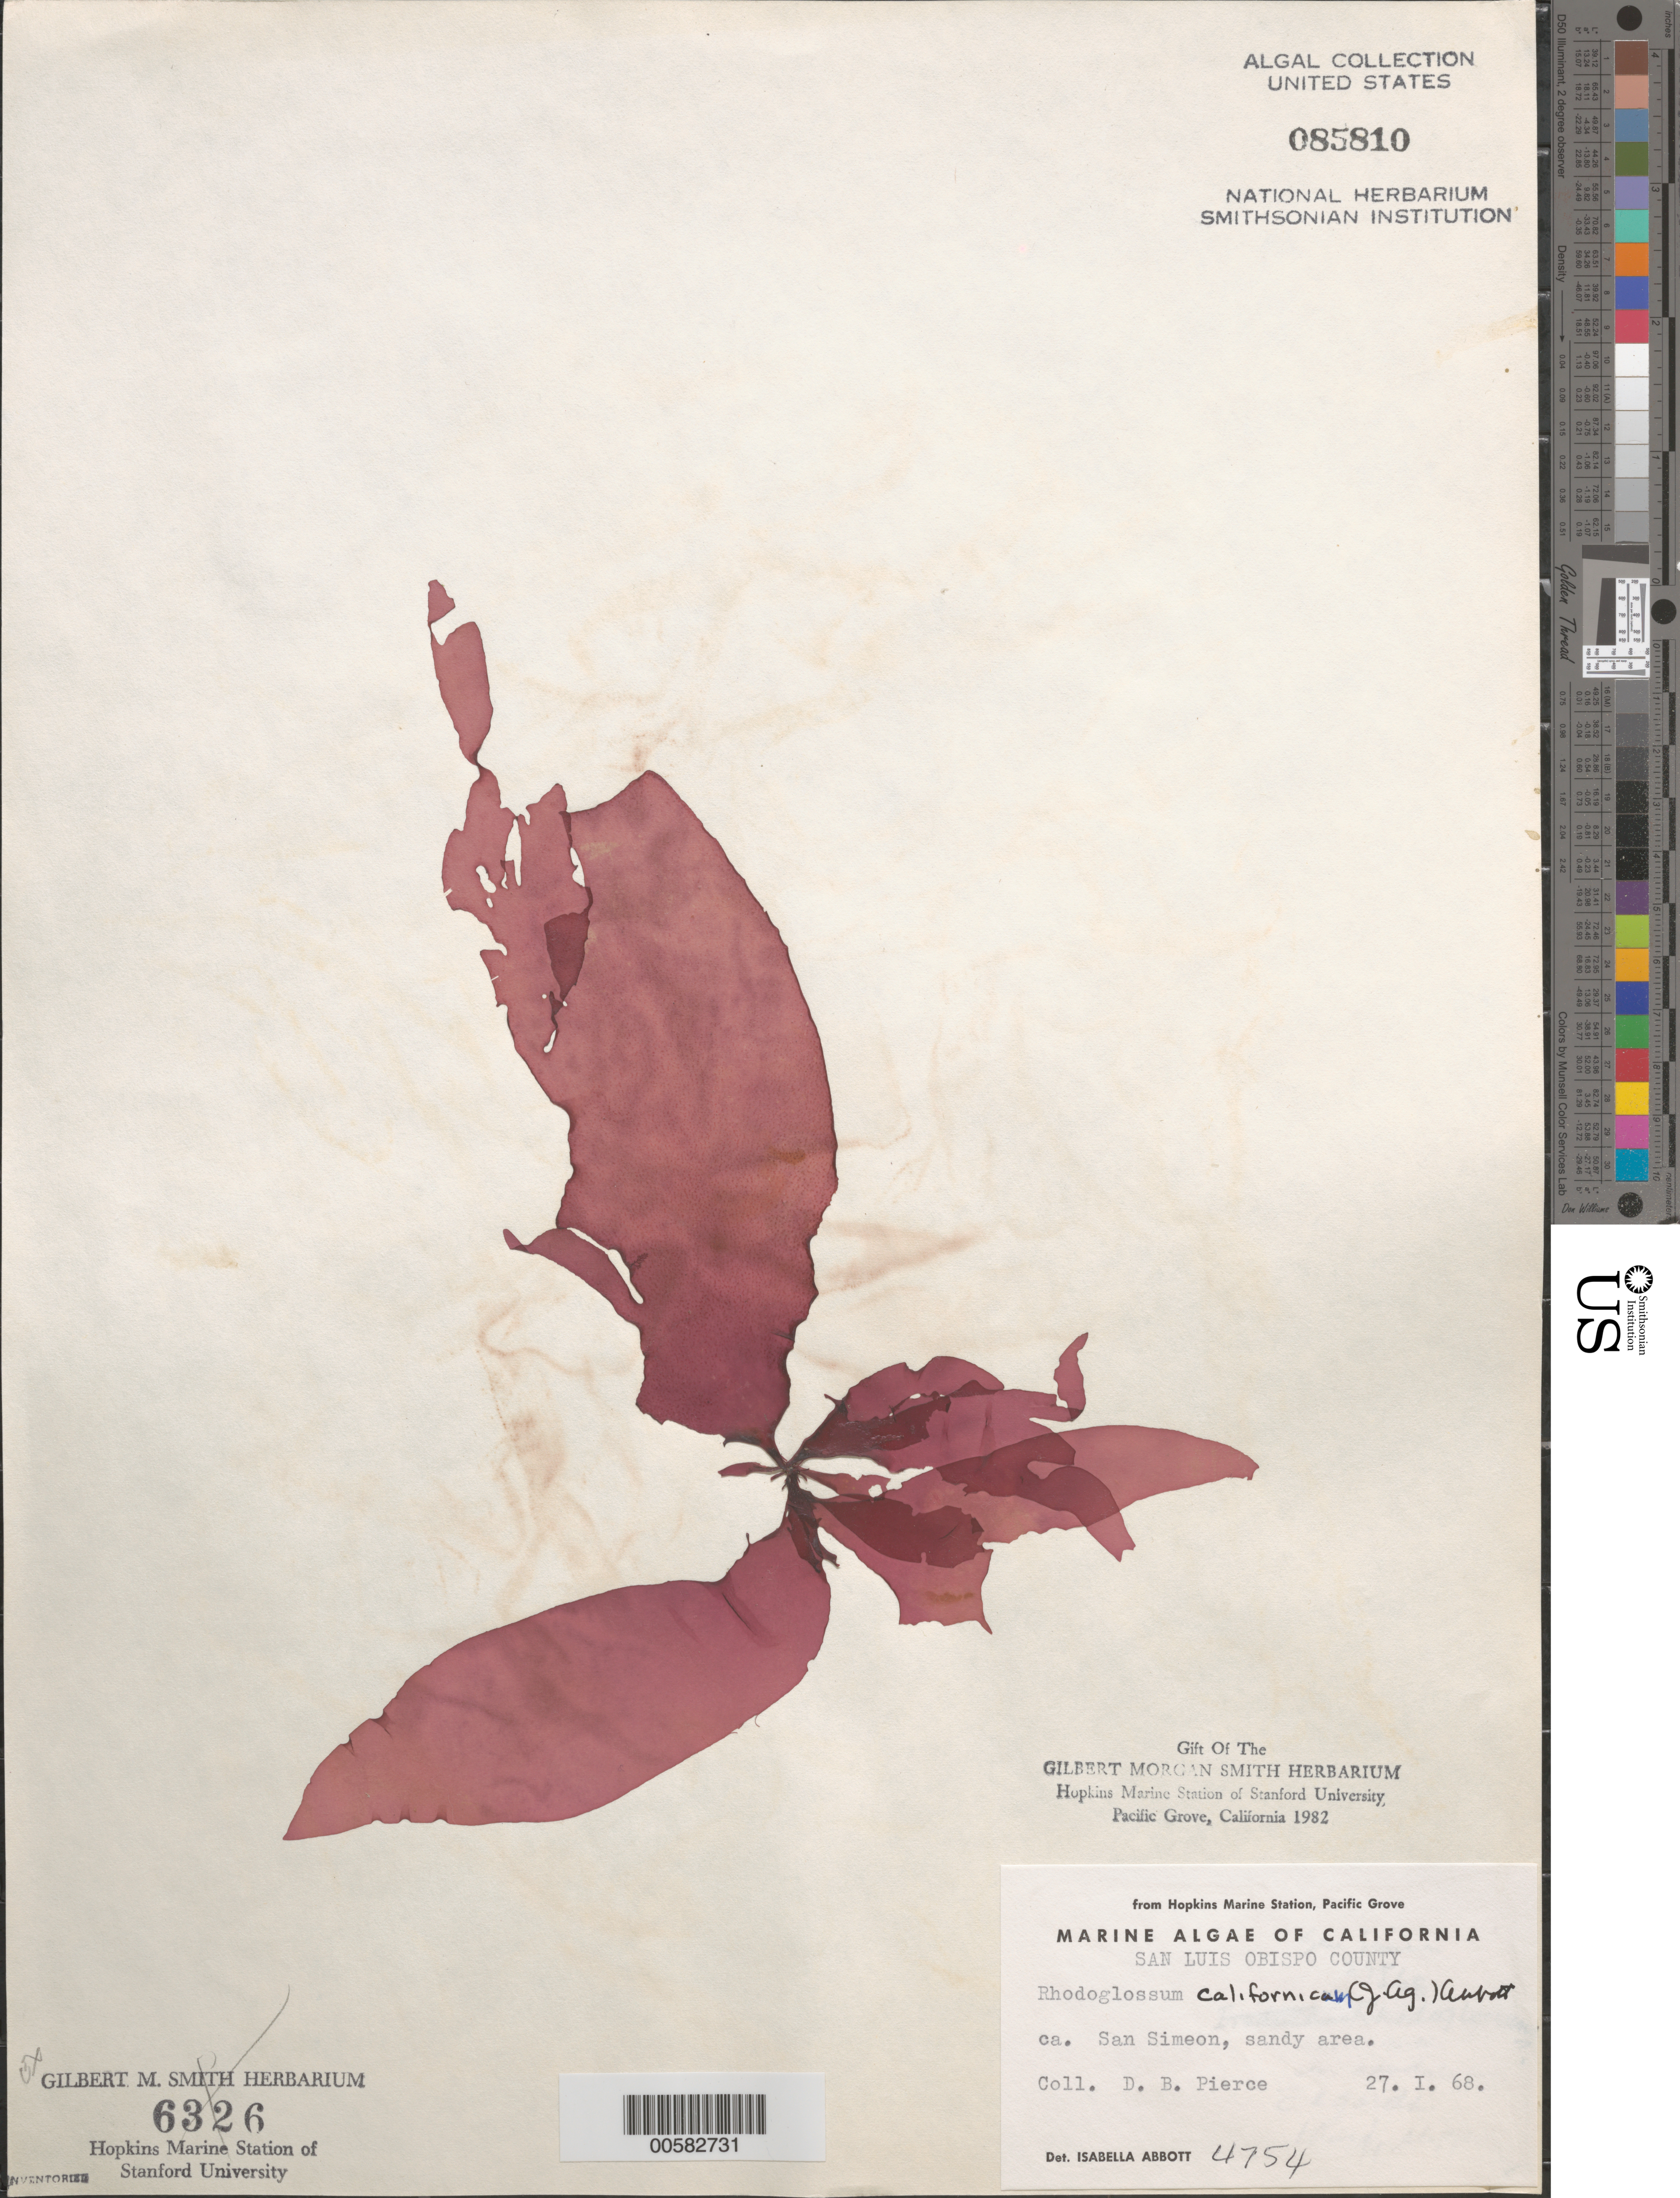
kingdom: Plantae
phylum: Rhodophyta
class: Florideophyceae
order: Gigartinales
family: Gigartinaceae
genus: Mazzaella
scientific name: Mazzaella californica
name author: (J. Agardh) G. De Toni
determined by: Algae name updating Project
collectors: D. Pierce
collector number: IAA 4754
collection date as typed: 27 Jan 1968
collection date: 1968-01-27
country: United States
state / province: California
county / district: San Luis Obispo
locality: San Simeon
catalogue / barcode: US 85810